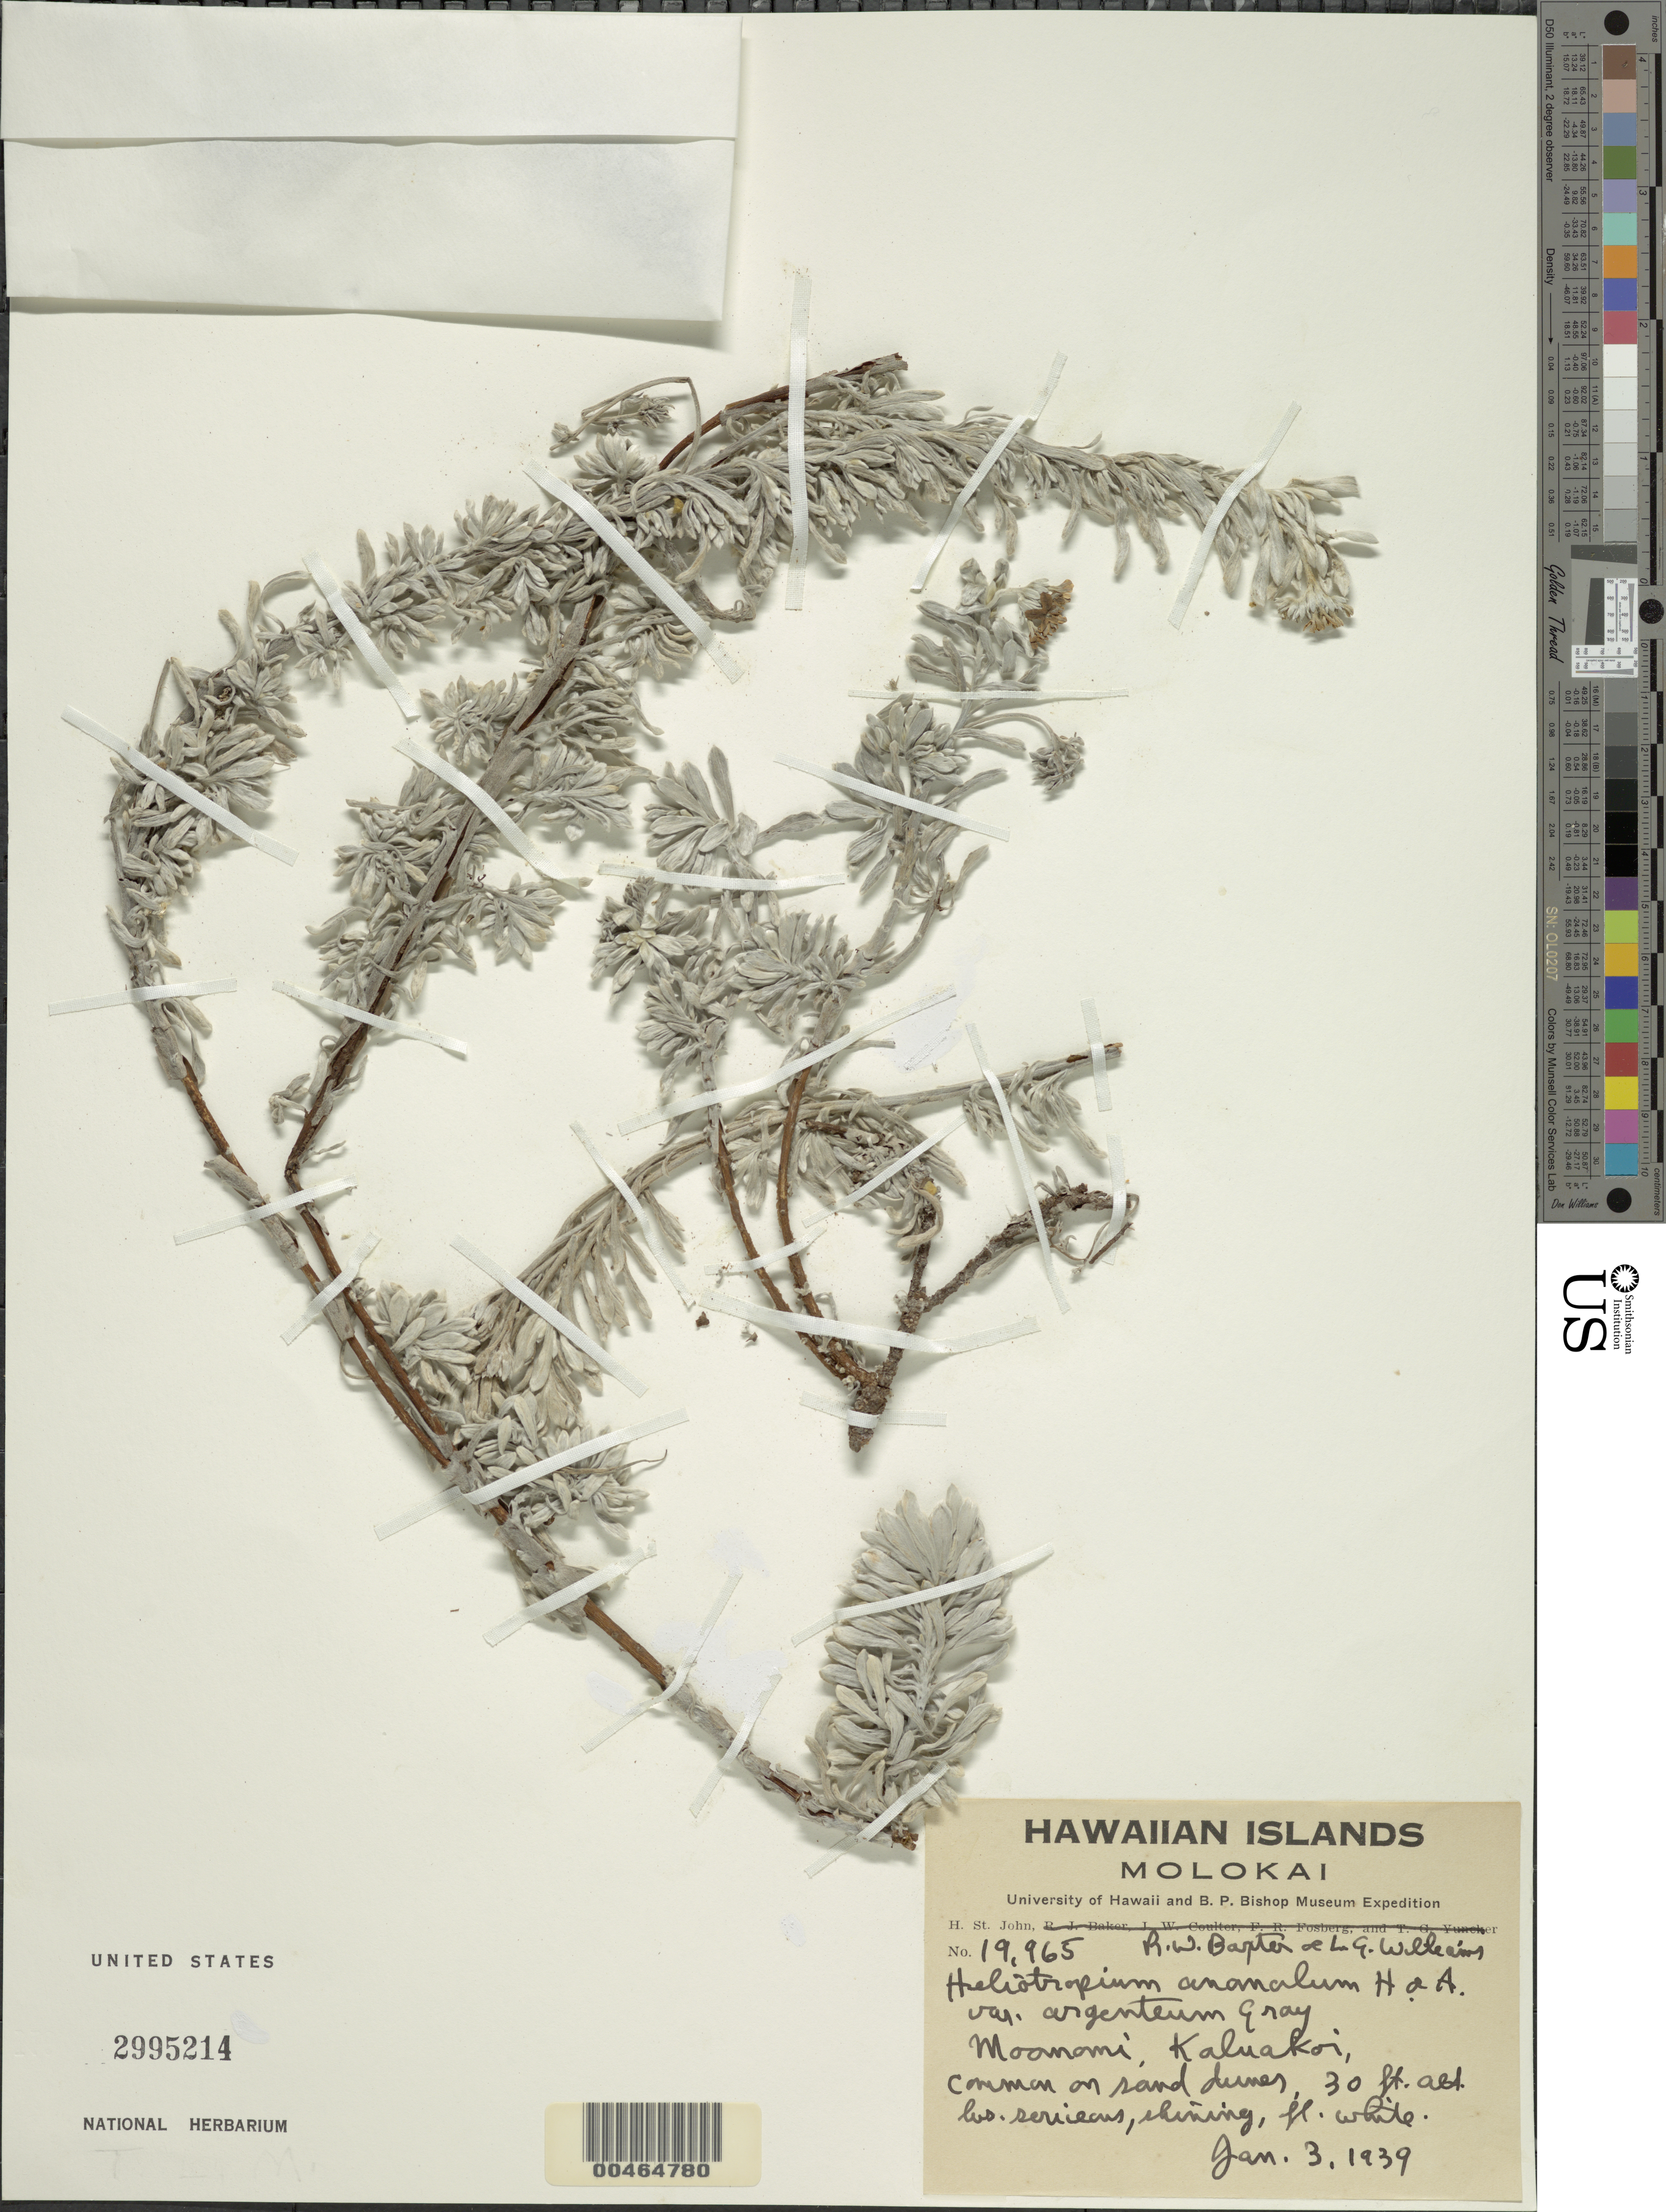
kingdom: Plantae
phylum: Tracheophyta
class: Magnoliopsida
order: Boraginales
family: Heliotropiaceae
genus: Heliotropium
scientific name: Heliotropium anomalum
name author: Hook. & Arn.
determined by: Wagner, W. L., (BOT), Smithsonian Institution - National Museum of Natural History (UNITED STATES)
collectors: H. St. John, R. Baxter & L. G. Williams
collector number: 19965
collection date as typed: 3 Jan 1939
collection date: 1939-01-03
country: United States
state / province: Hawaii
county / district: Maui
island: Moloka'i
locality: Moomomi, Kaluakoi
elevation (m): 9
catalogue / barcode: US 2995214